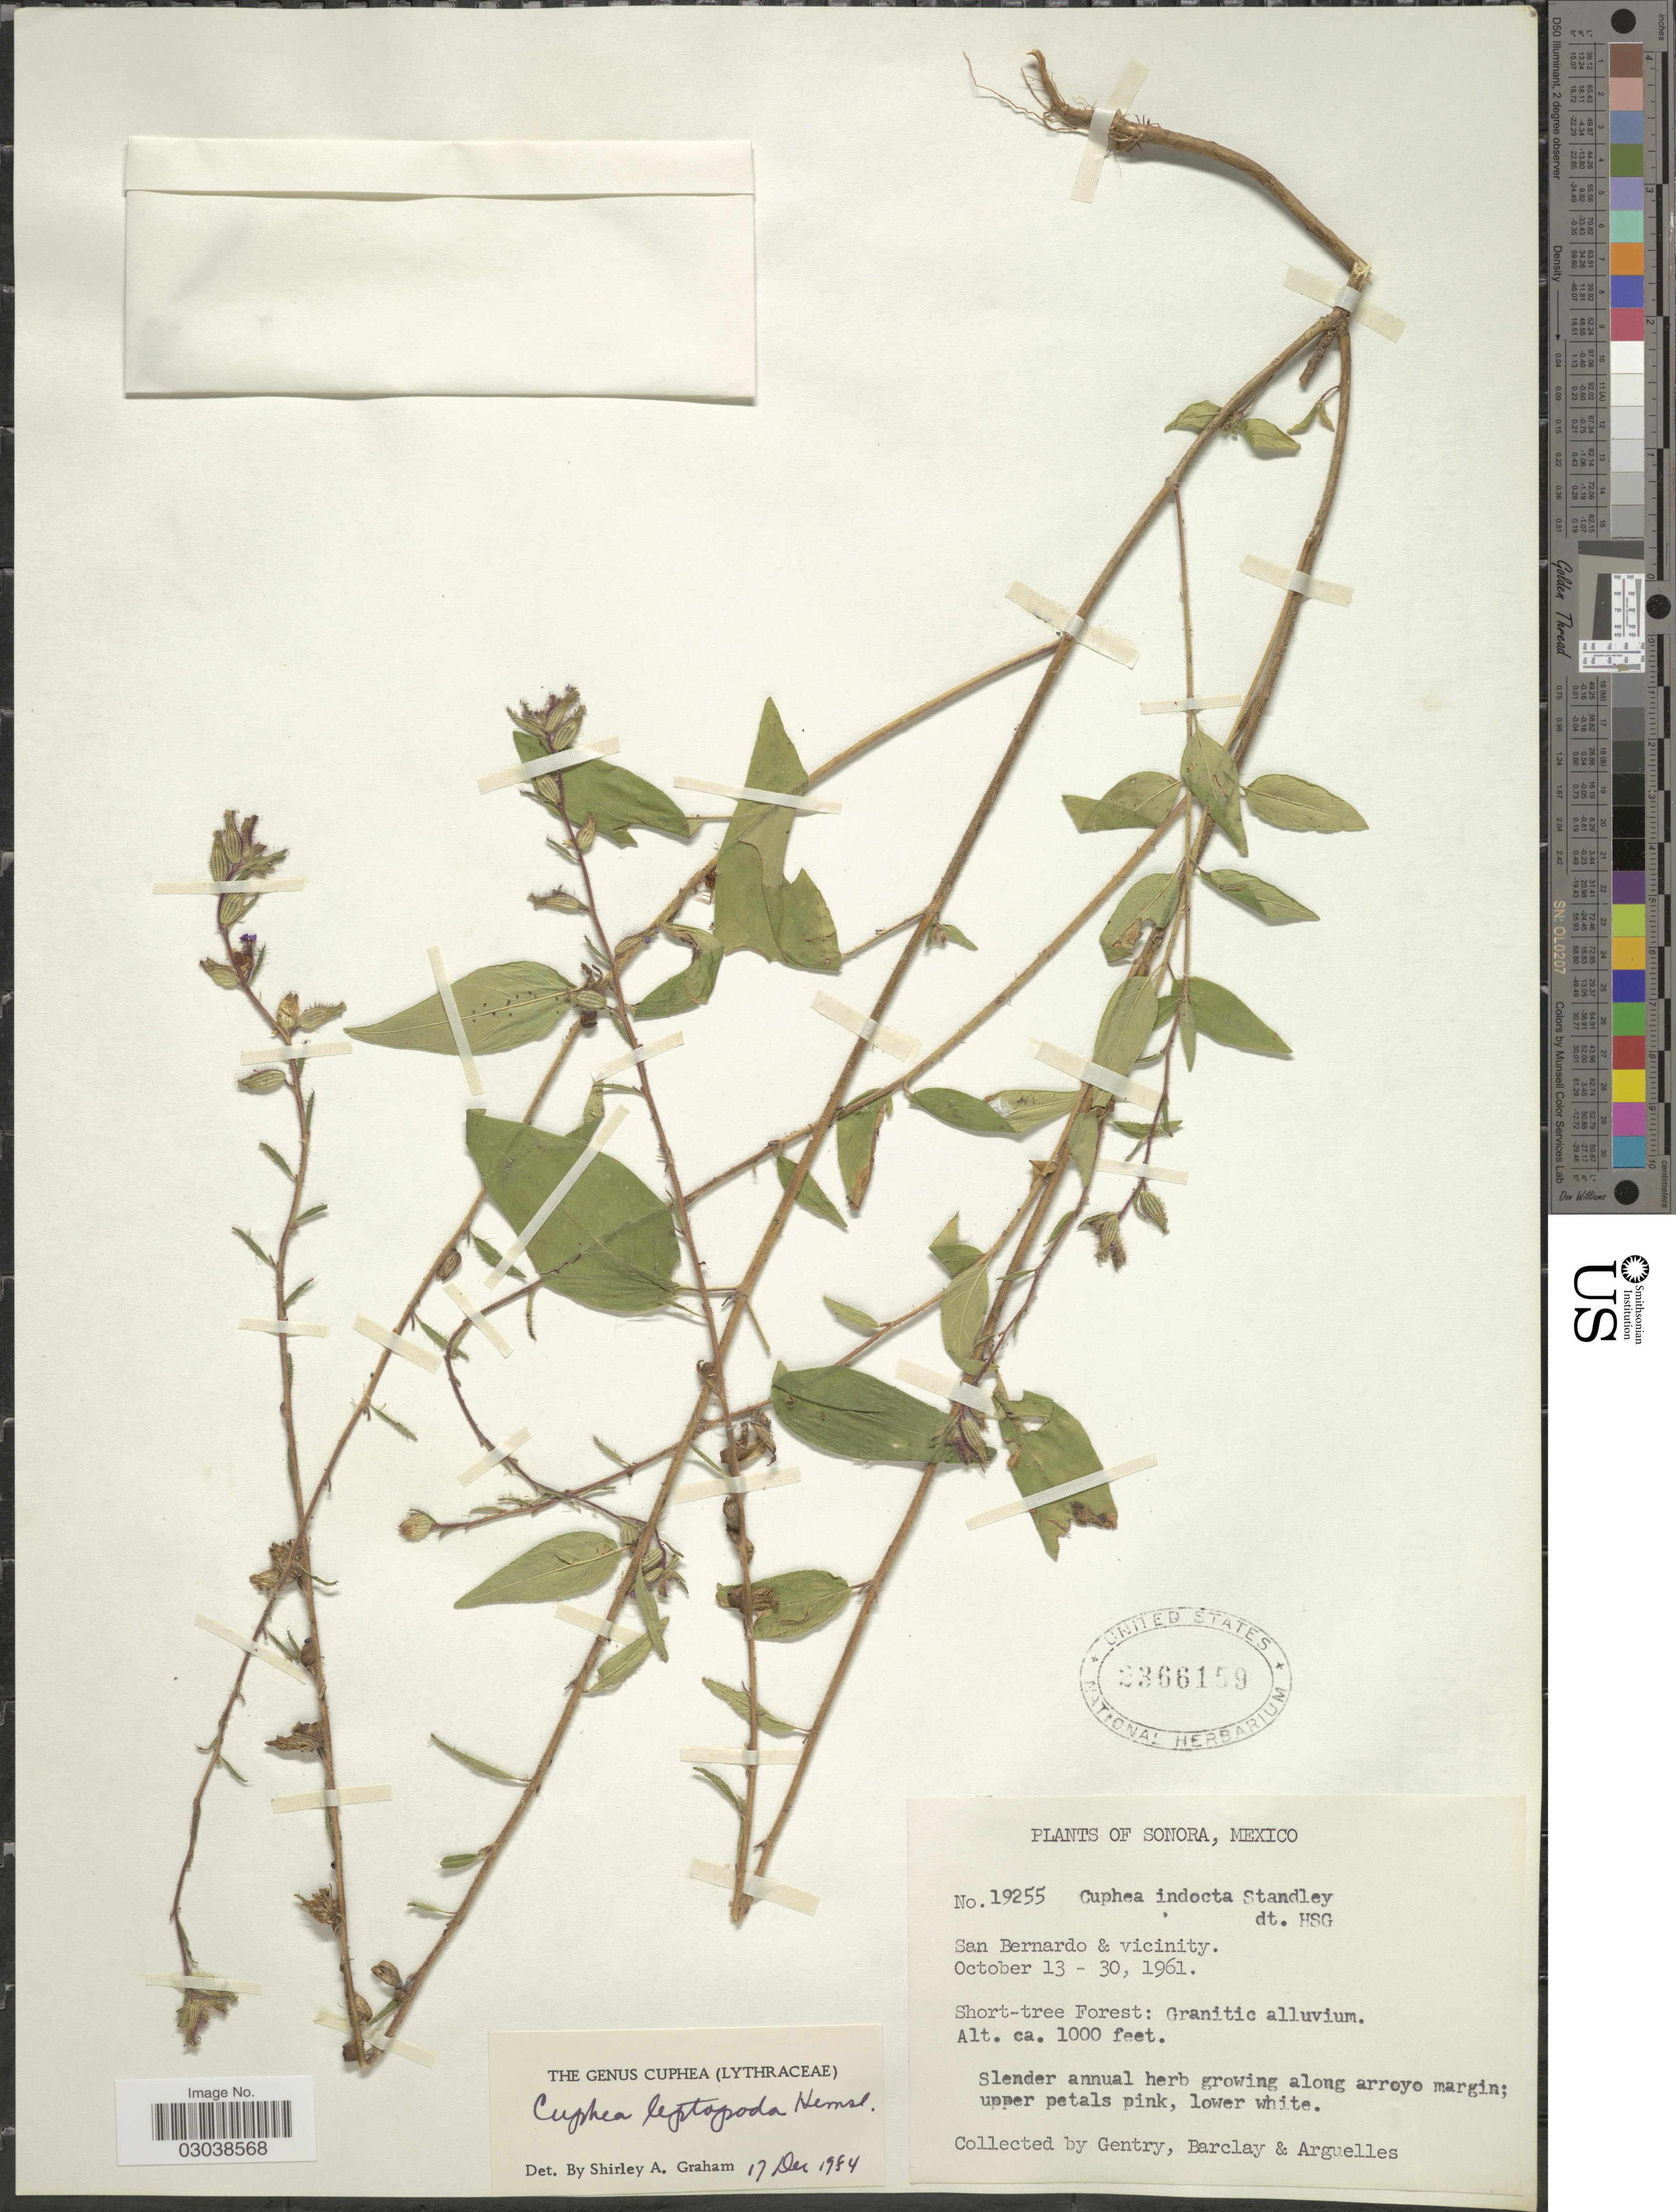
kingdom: Plantae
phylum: Tracheophyta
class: Magnoliopsida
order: Myrtales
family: Lythraceae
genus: Cuphea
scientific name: Cuphea leptopoda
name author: Hemsl.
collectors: Gentry, --, -- Barclay & Arguelles, --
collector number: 19255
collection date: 1961-10-13/1961-10-30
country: Mexico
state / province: Sonora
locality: San Bernardo & vicinity.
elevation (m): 305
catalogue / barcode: US 2366159